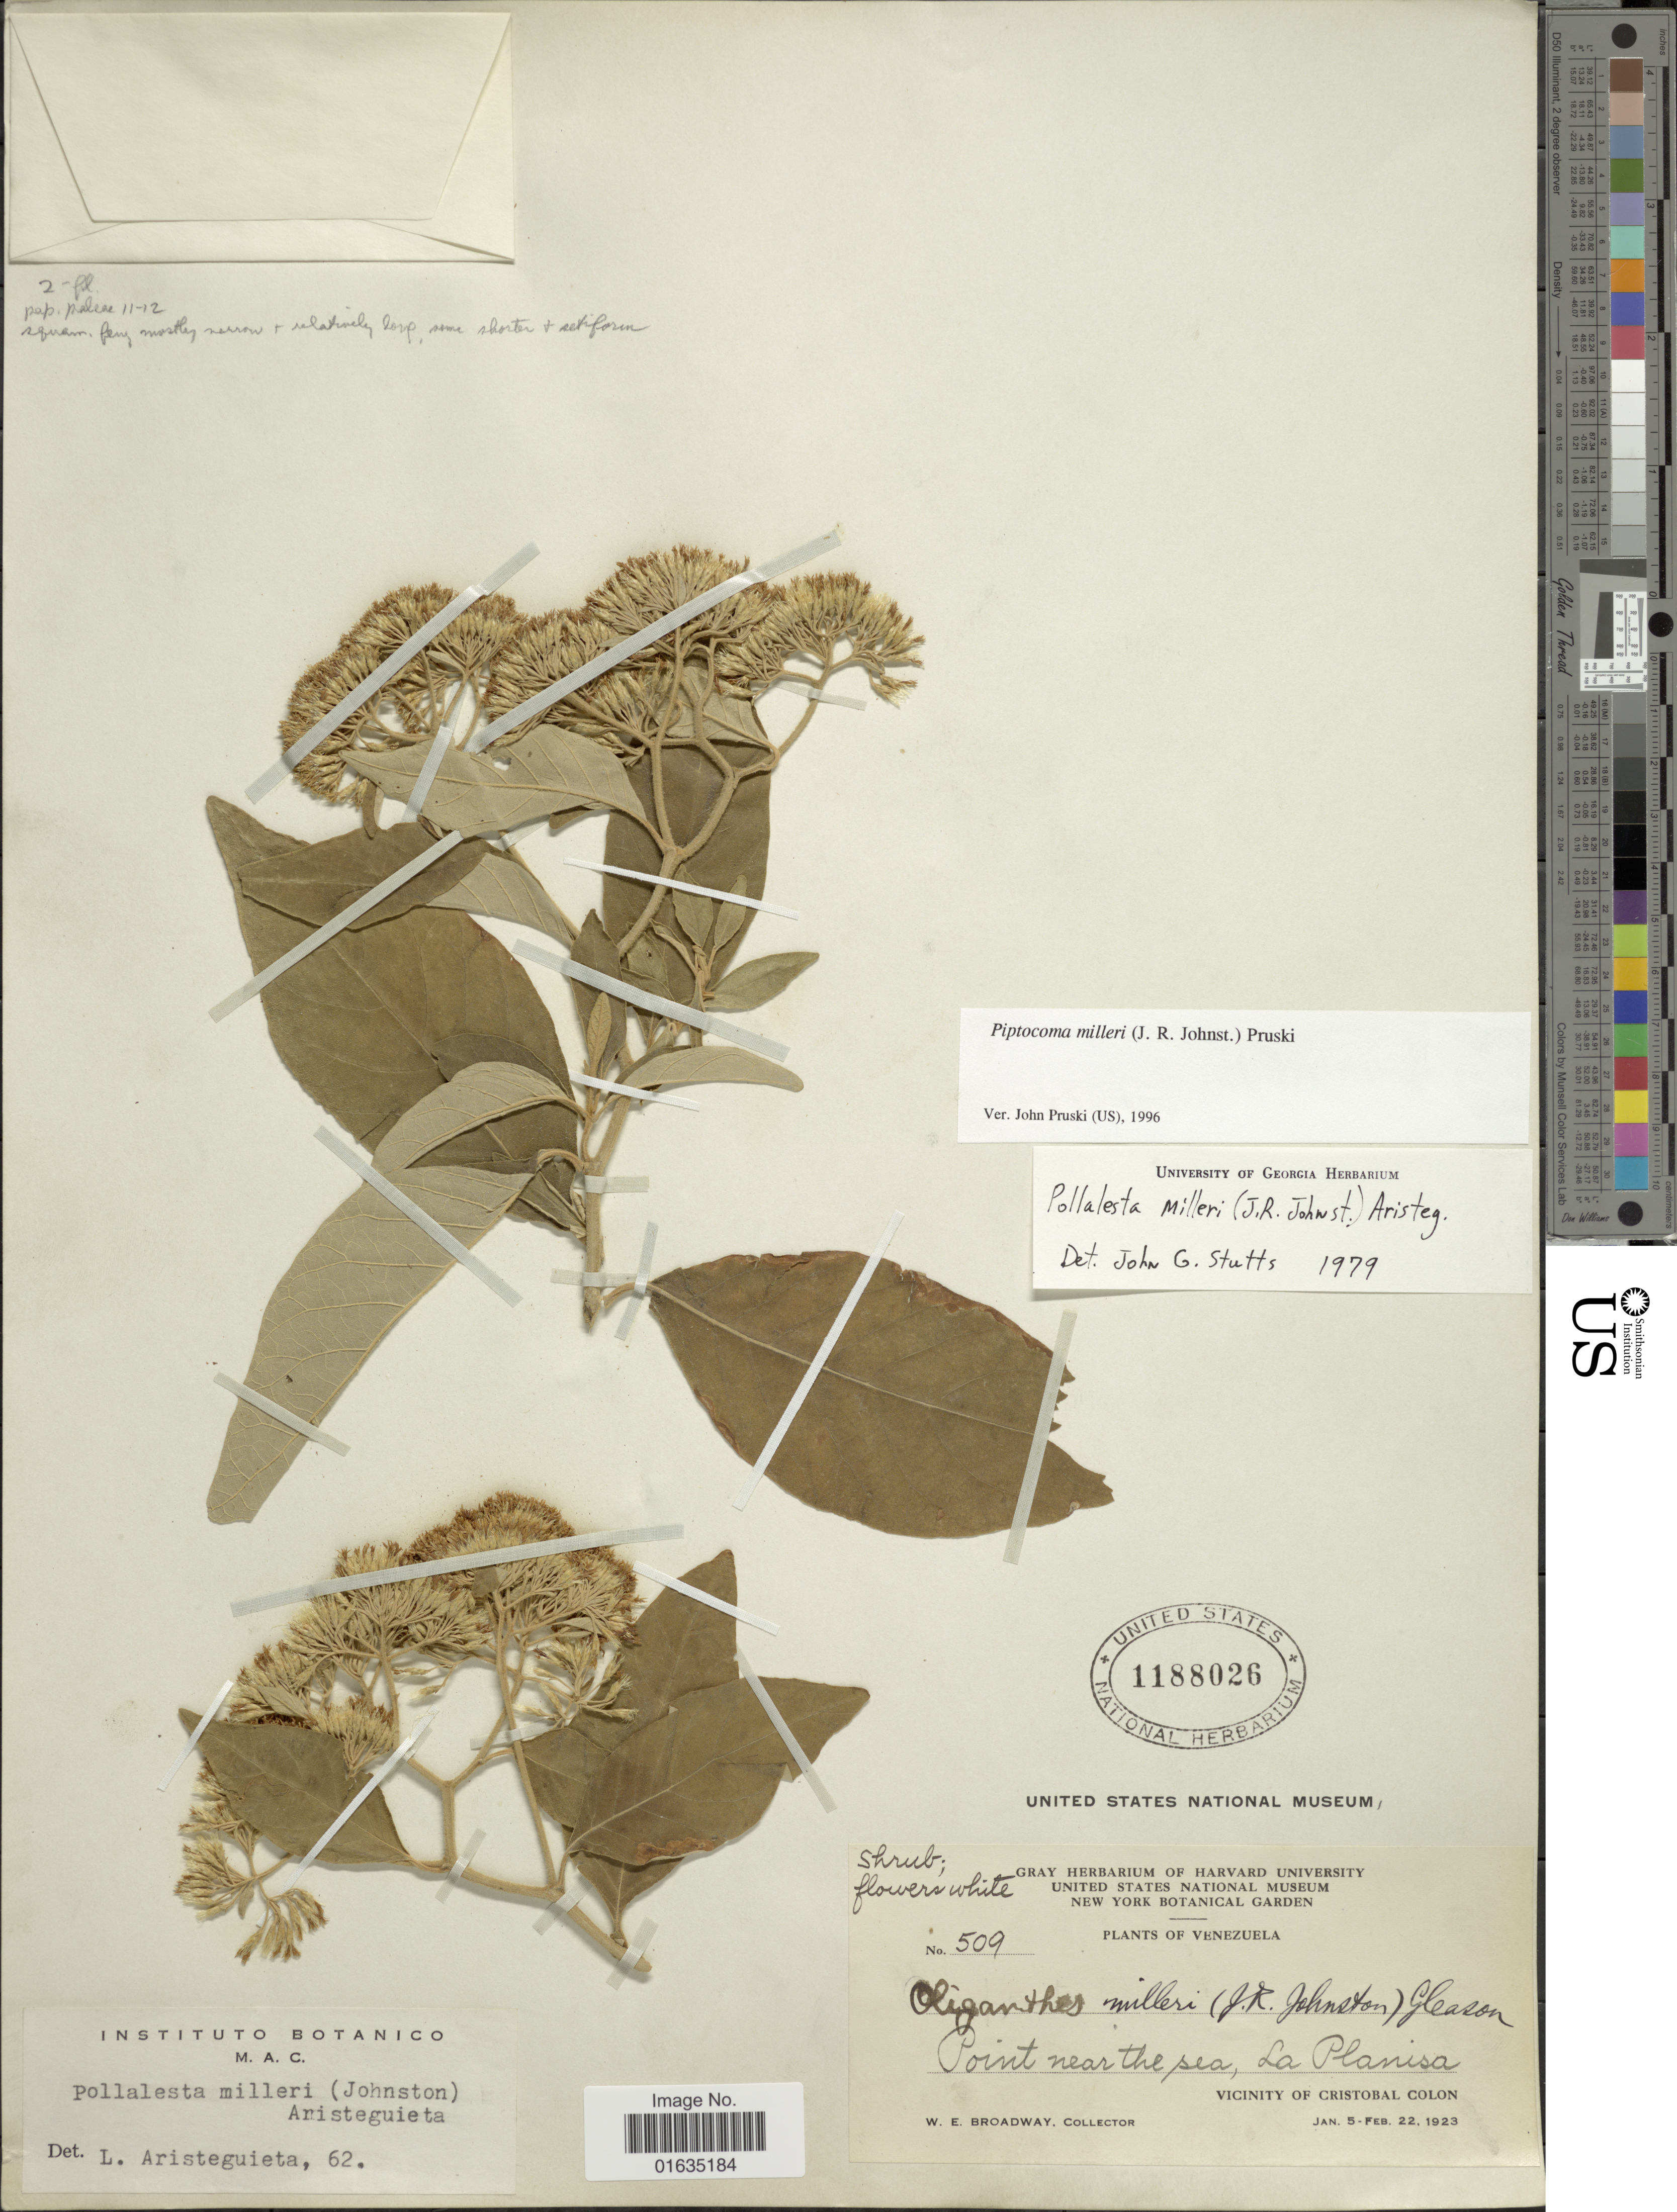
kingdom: Plantae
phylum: Tracheophyta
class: Magnoliopsida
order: Asterales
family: Asteraceae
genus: Piptocoma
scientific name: Piptocoma milleri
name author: (J.R. Johnst.) Pruski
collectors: W. E. Broadway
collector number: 509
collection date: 1923-01-05/1923-02-22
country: Venezuela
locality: La Planisa, Vicinity of Cristobal Colon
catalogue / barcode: US 1188026